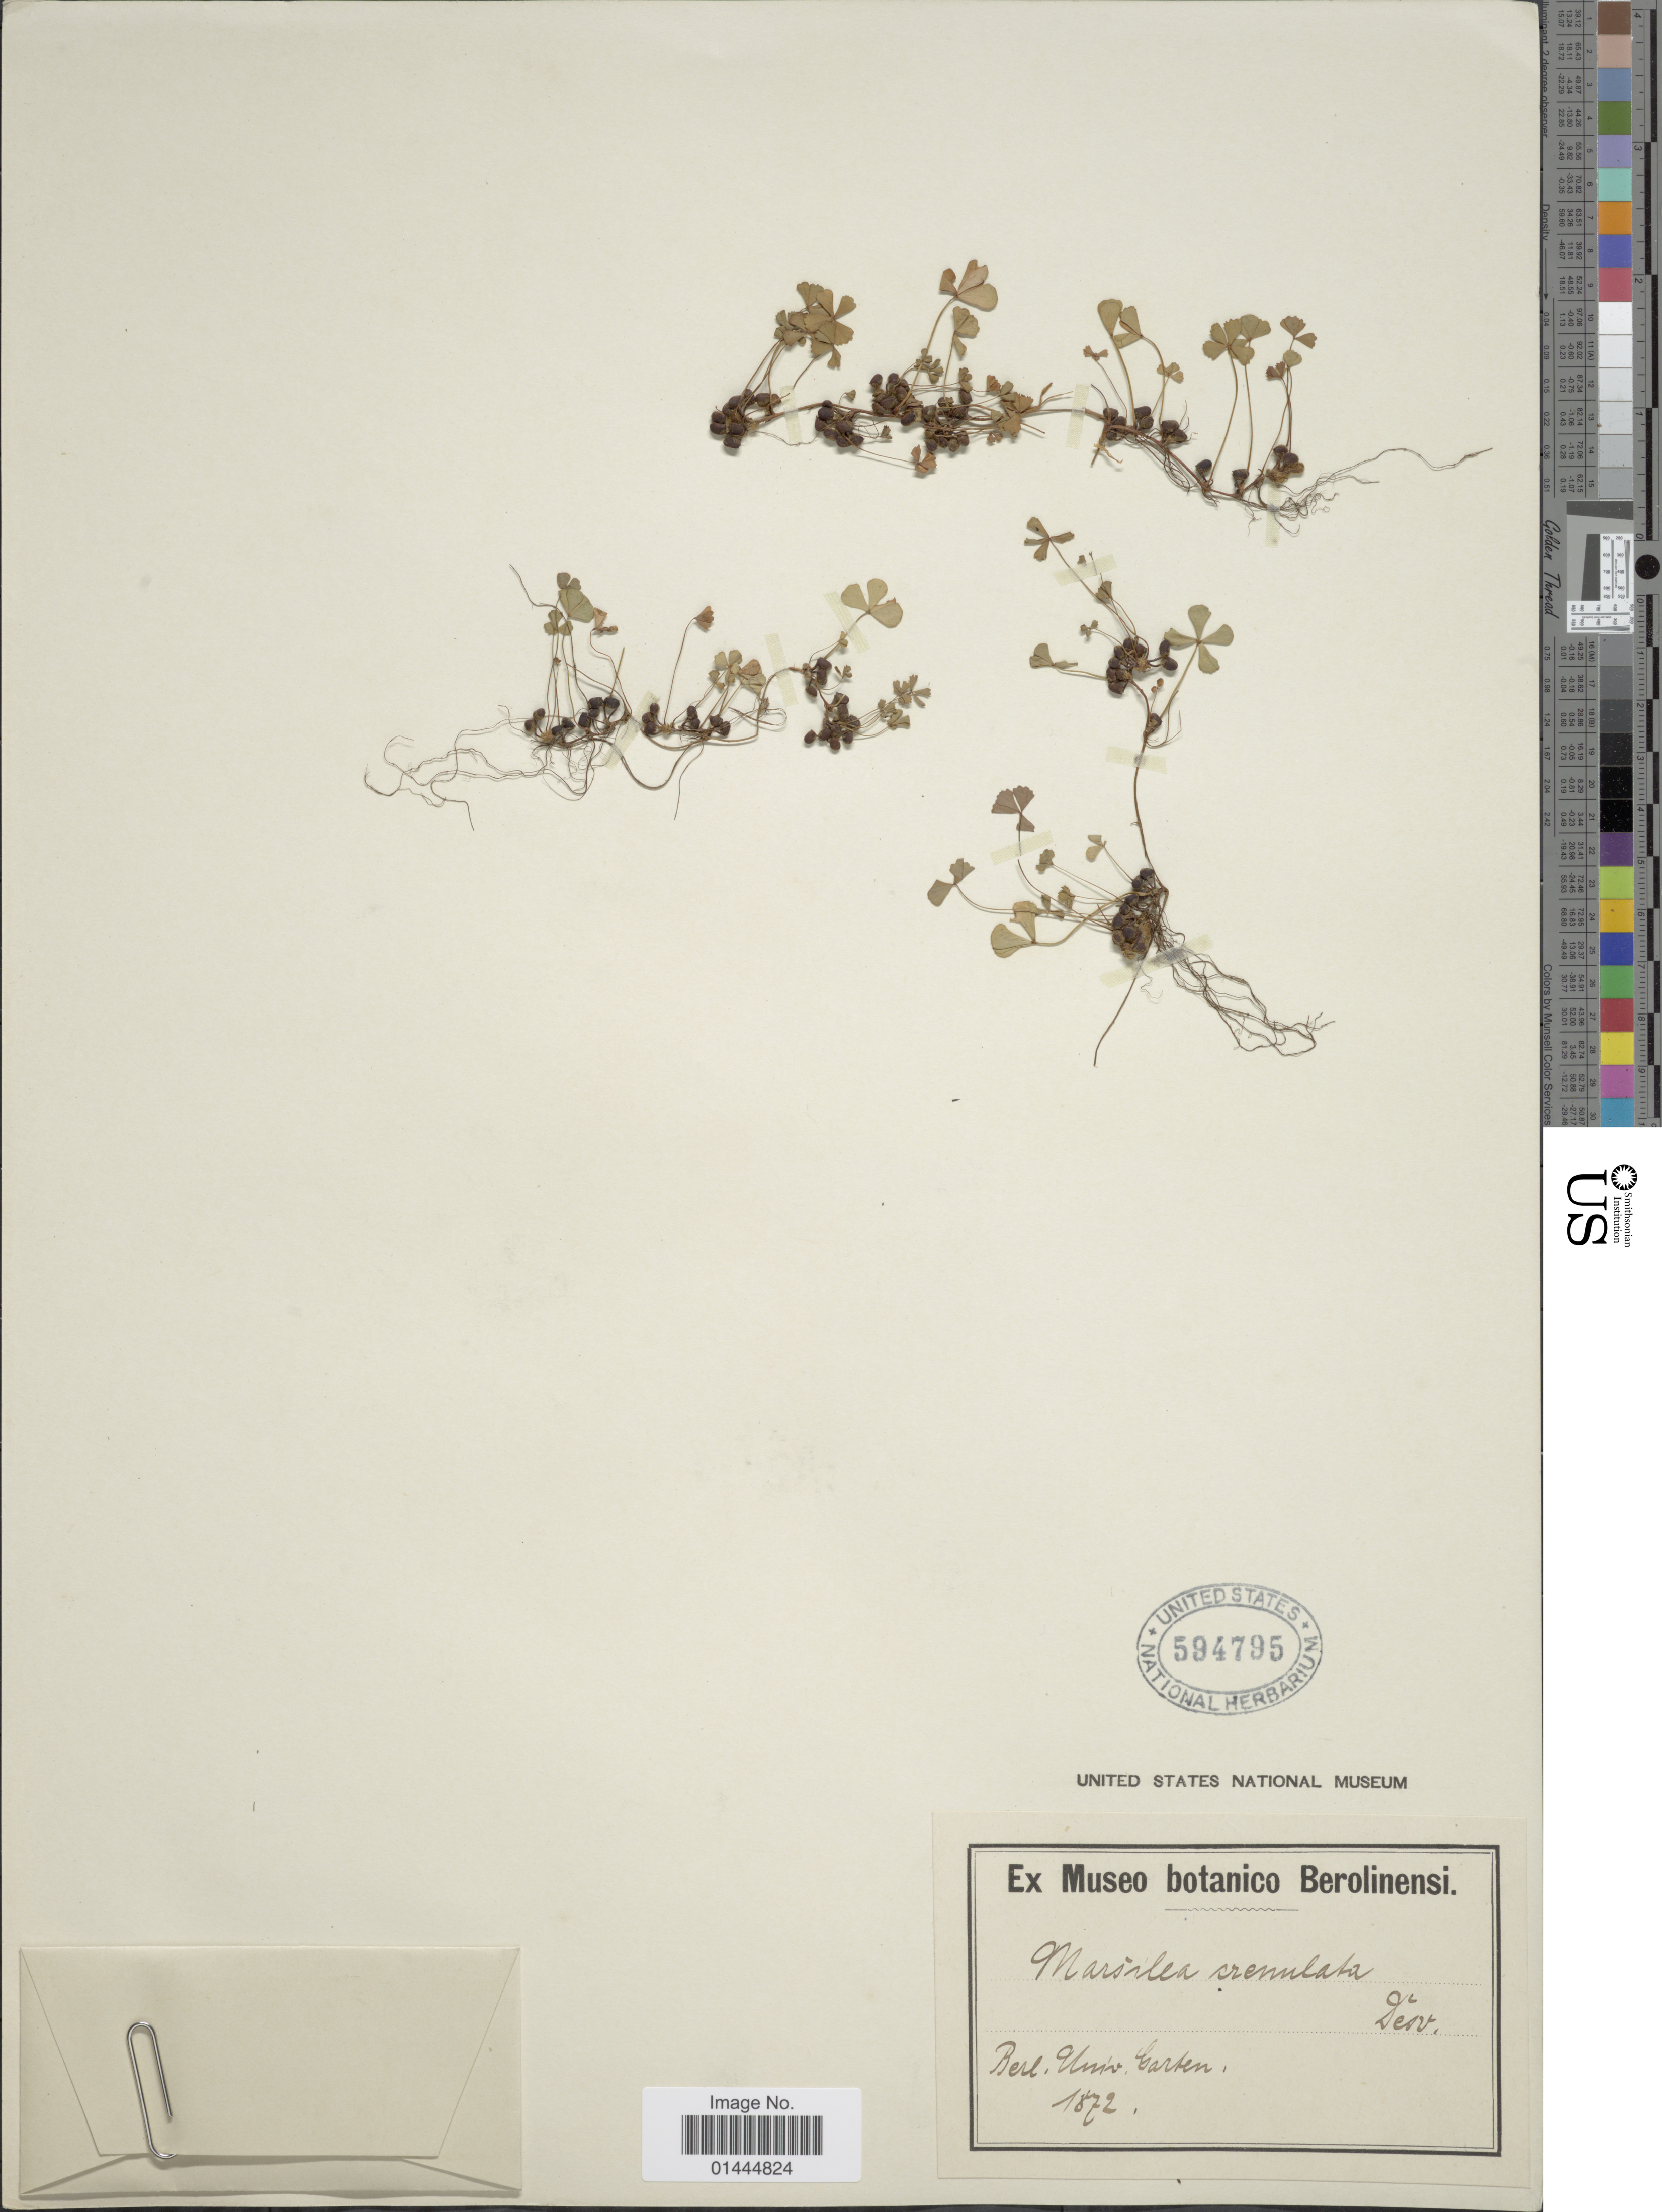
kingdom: Plantae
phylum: Tracheophyta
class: Polypodiopsida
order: Salviniales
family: Marsileaceae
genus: Marsilea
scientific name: Marsilea crenulata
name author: Desv.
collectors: ex Museo Botanico Berolinensi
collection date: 1872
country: Germany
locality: Berl. Univ. Garten. [interpreted]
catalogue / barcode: US 594795